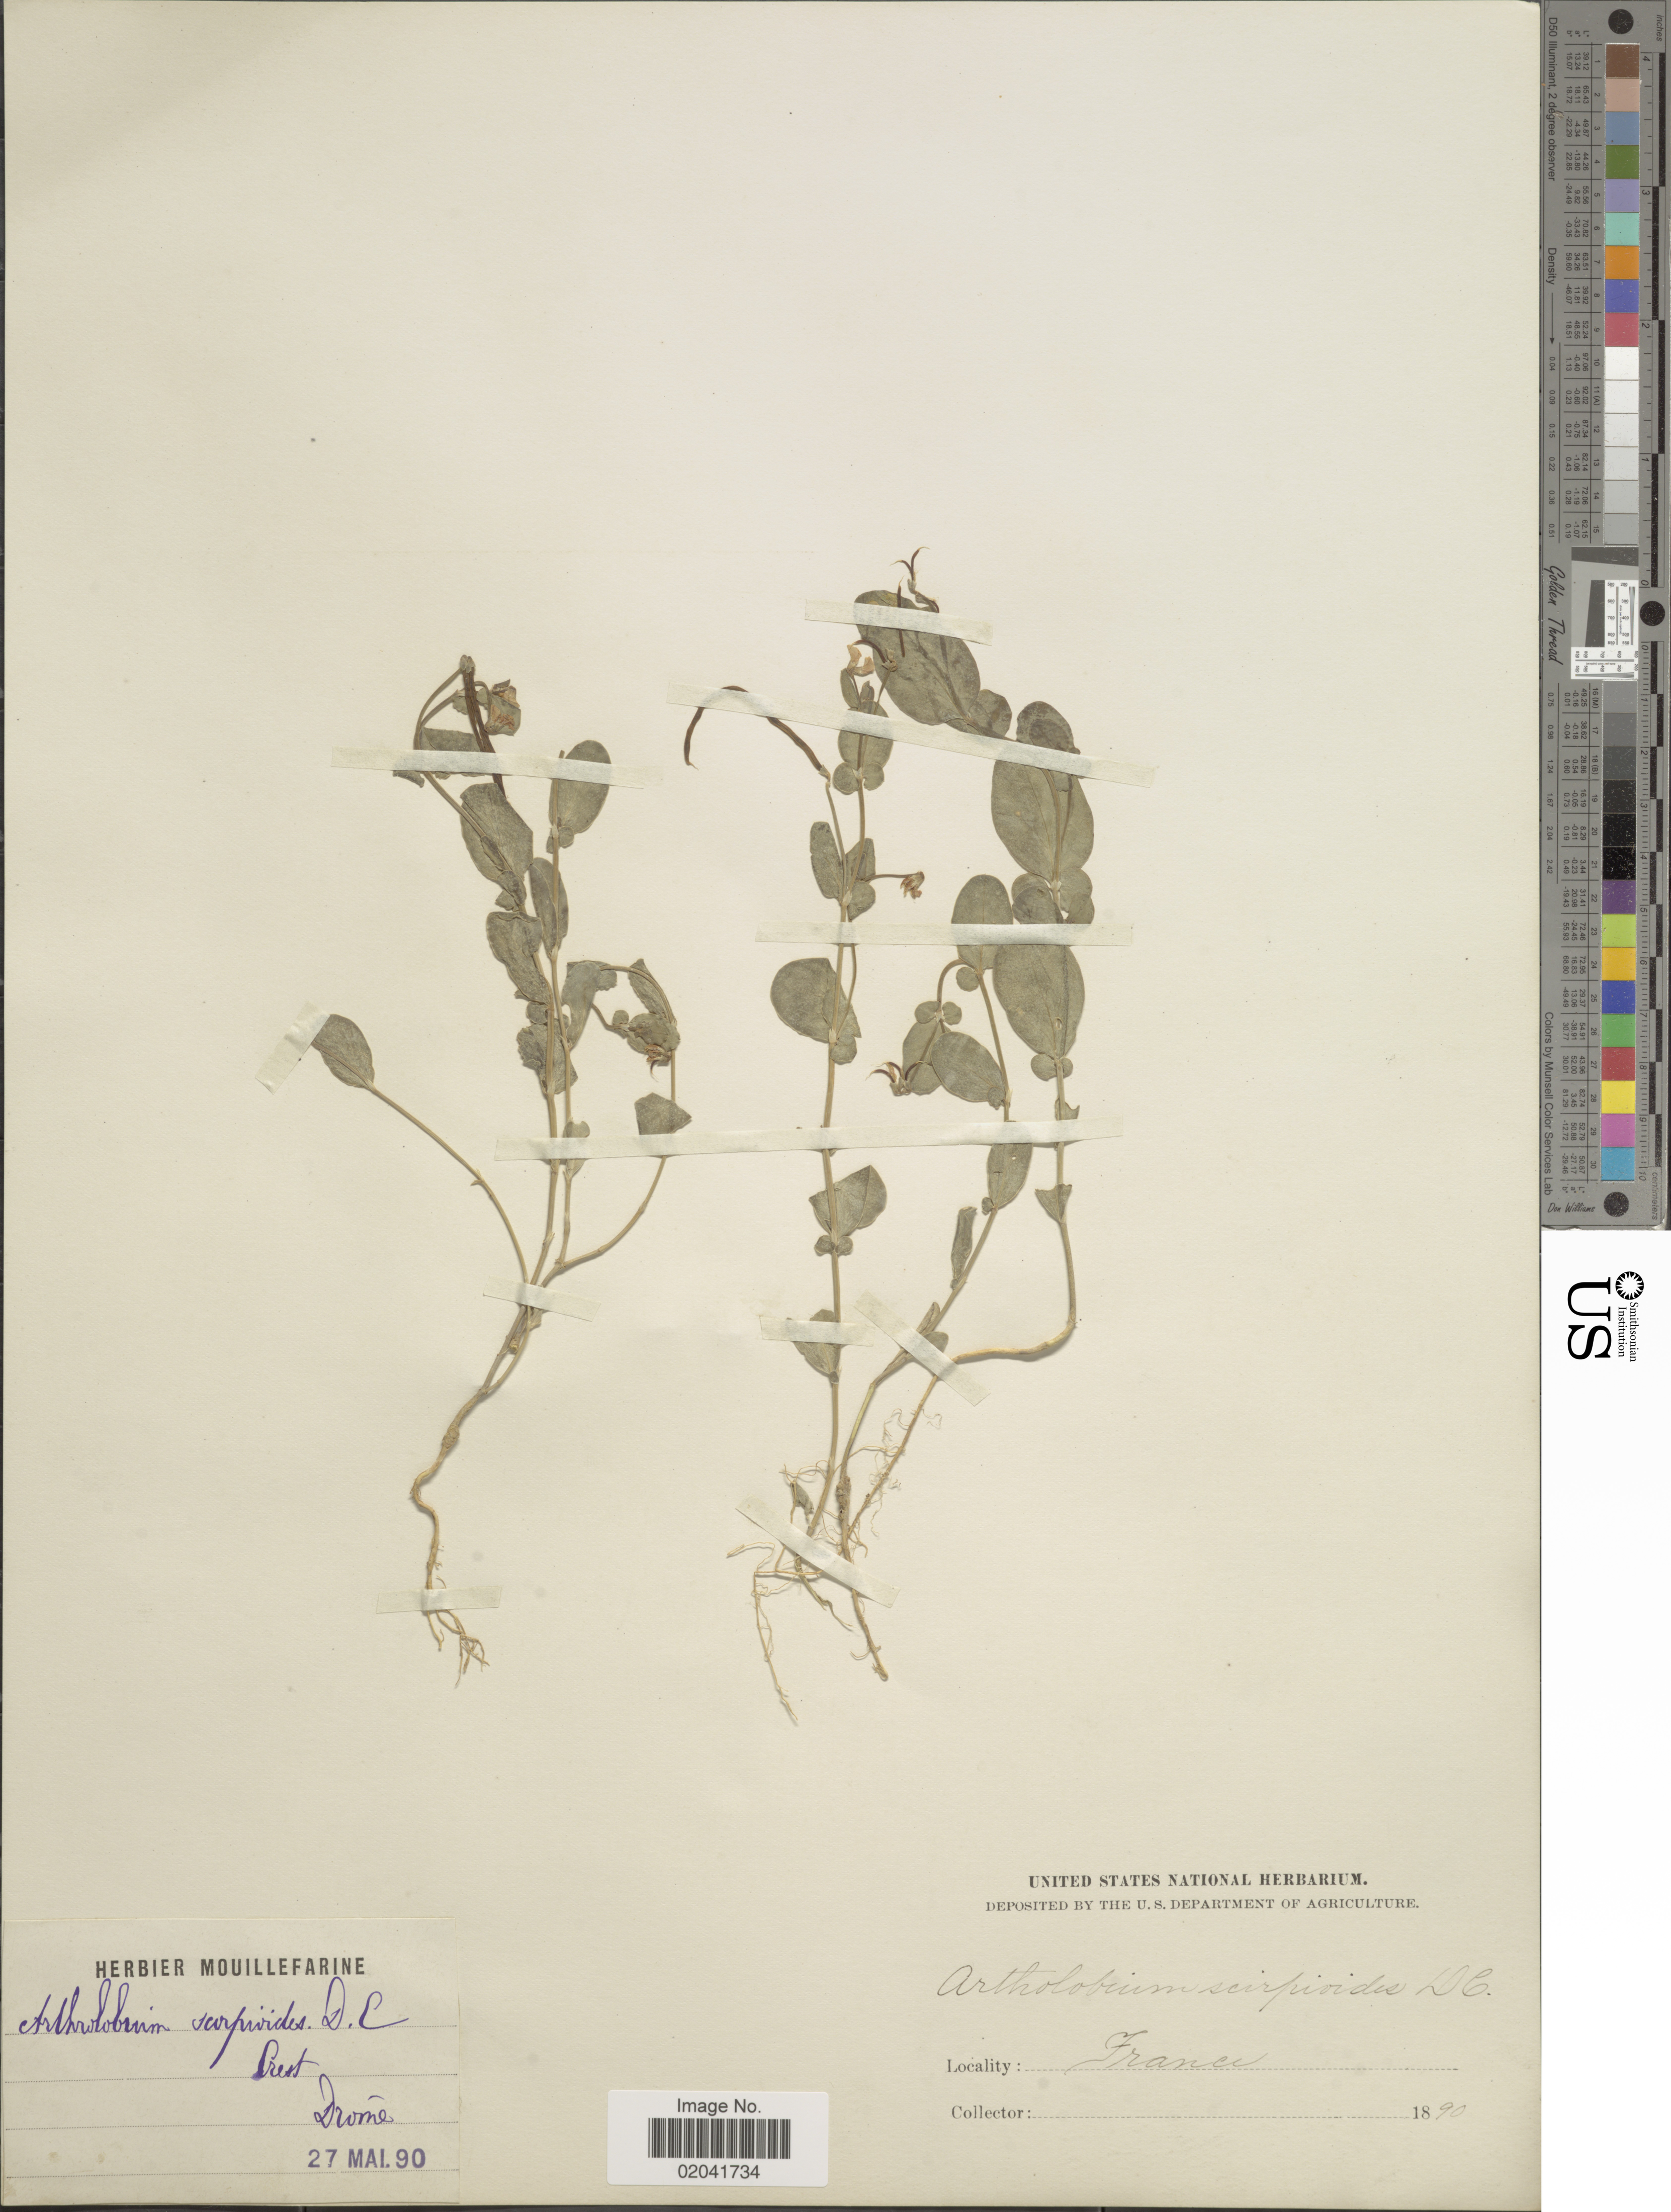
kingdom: Plantae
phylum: Tracheophyta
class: Magnoliopsida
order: Fabales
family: Fabaceae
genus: Ornithopus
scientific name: Ornithopus scorpioides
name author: L.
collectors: A. Mouillefarine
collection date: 1890-05-27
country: France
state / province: Auvergne-Rhône-Alpes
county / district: Drôme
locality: Crest, Dröme